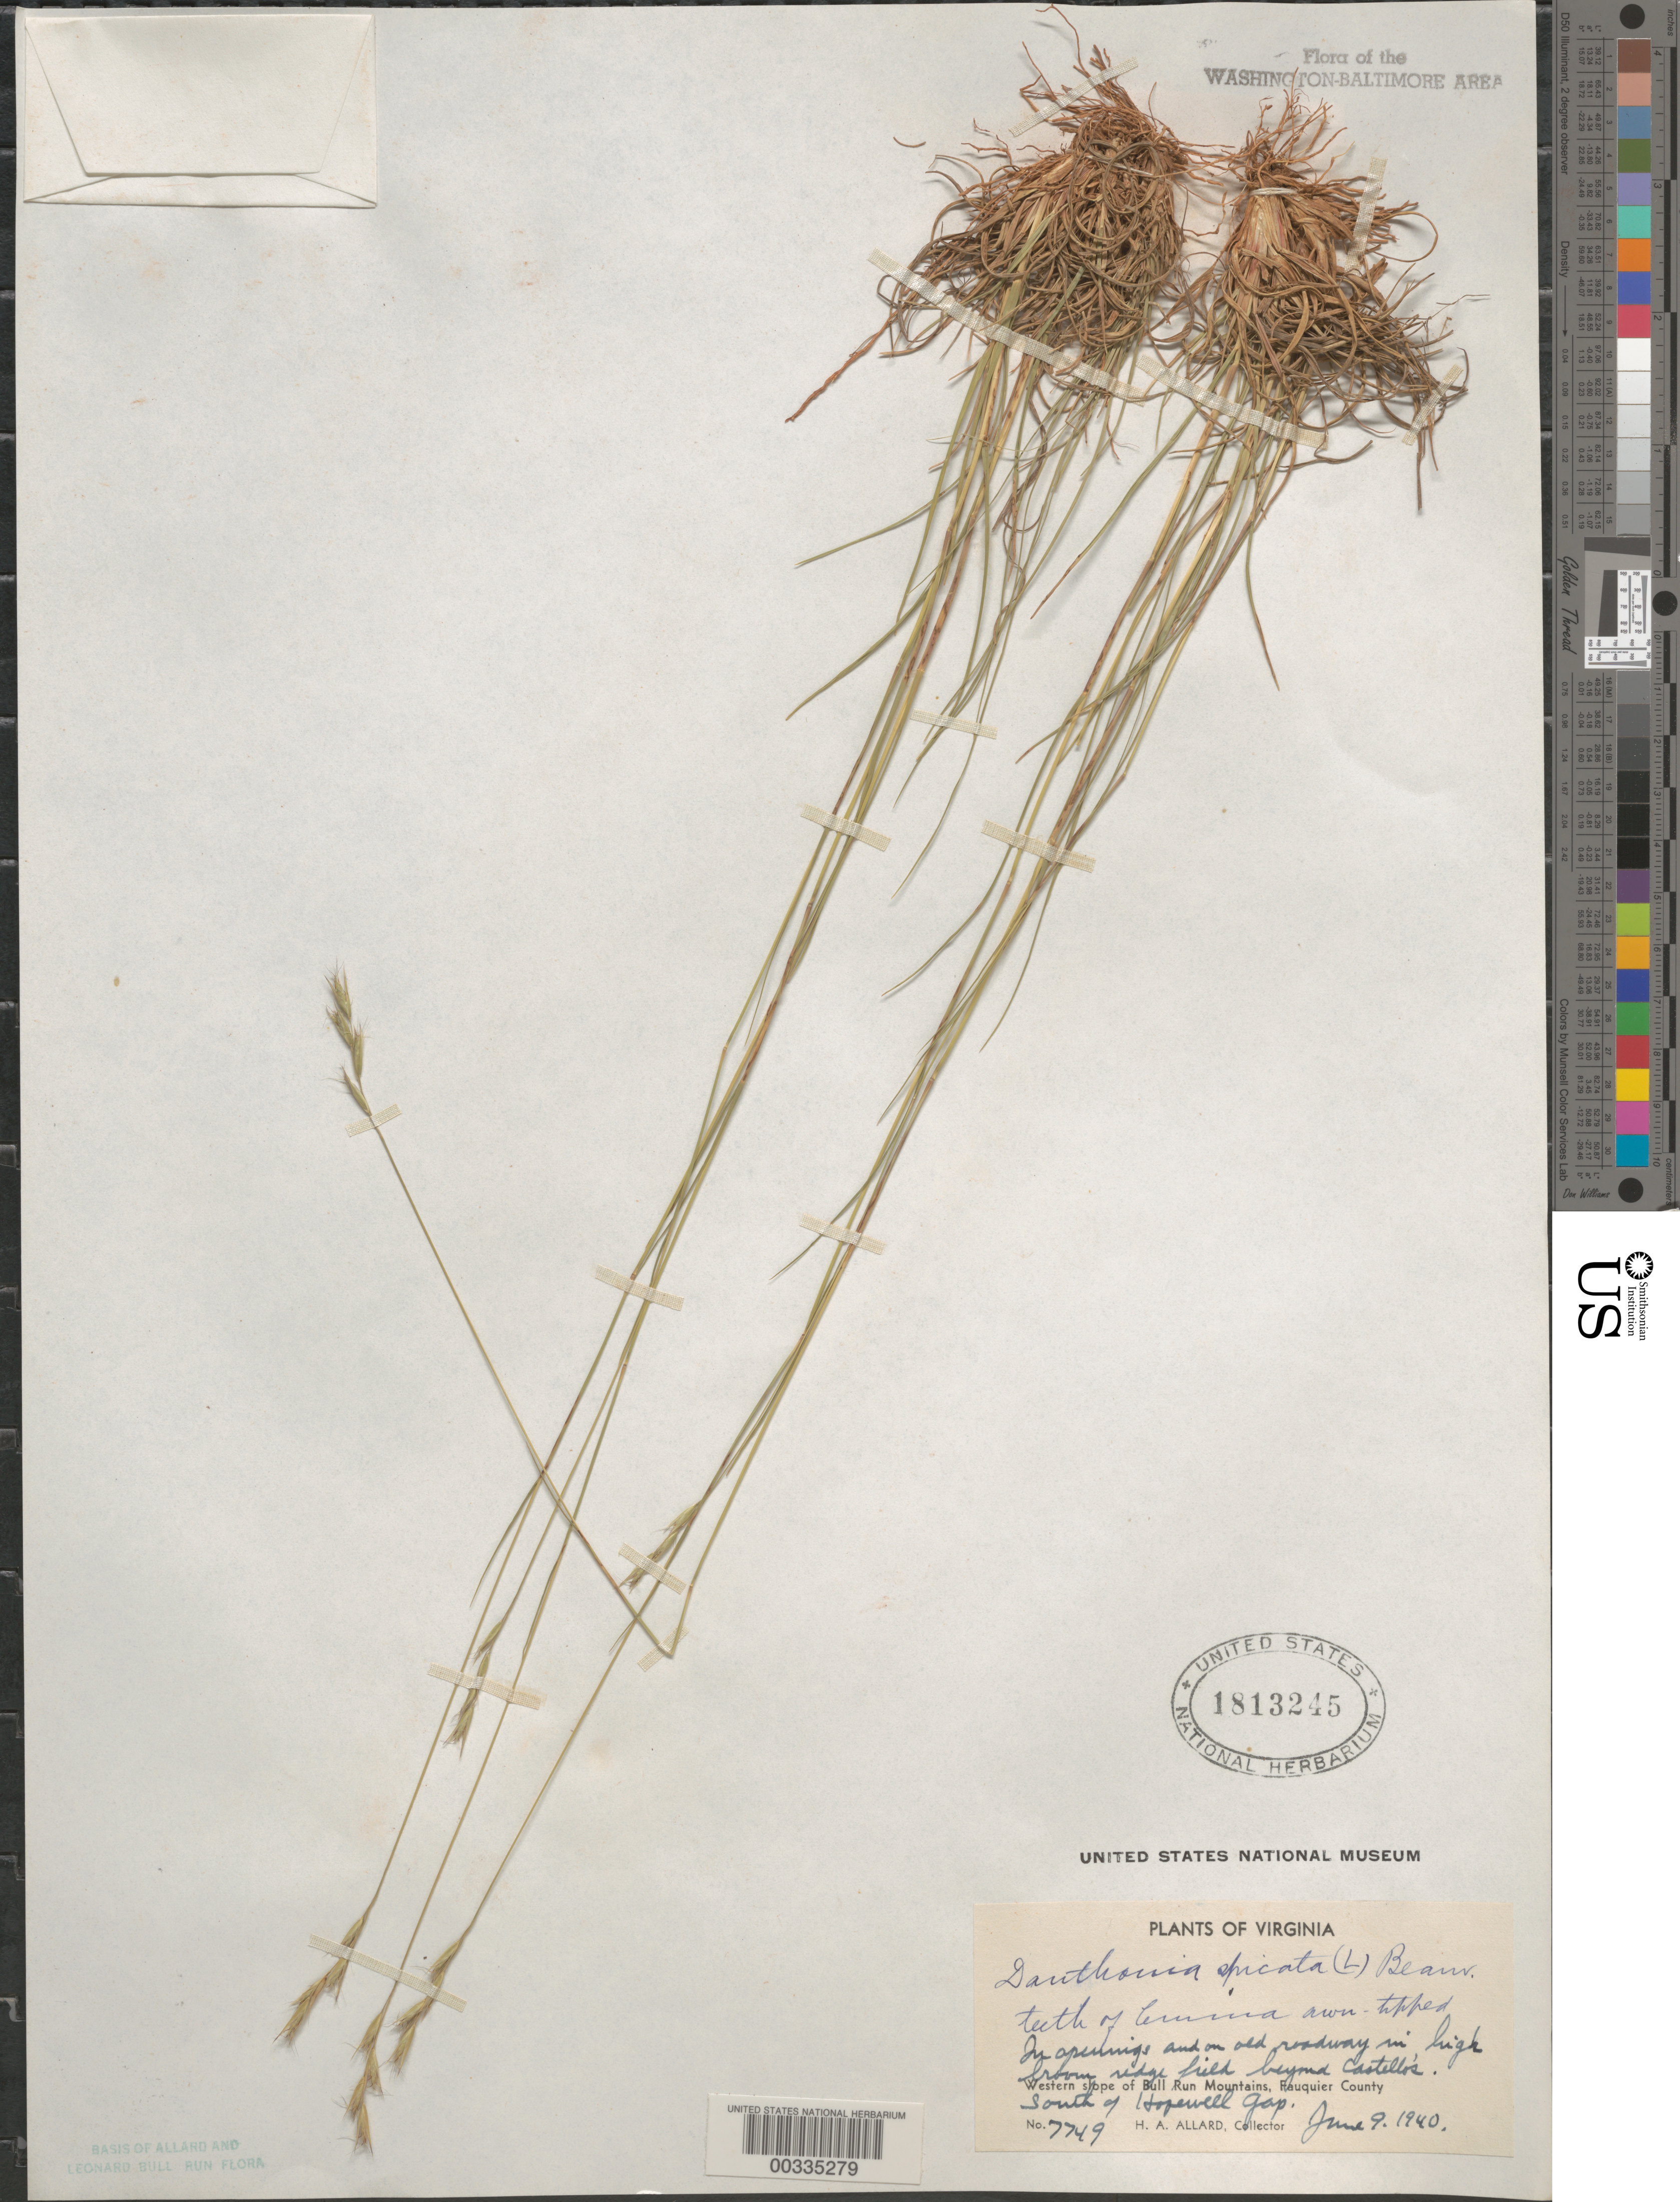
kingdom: Plantae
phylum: Tracheophyta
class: Liliopsida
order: Poales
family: Poaceae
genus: Danthonia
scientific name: Danthonia spicata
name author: (L.) P. Beauv. ex Roem. & Schult.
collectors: H. A. Allard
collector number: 7749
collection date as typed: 09 Jun 1940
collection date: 1940-06-09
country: United States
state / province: Virginia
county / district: Fauquier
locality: South of Hopewell Gap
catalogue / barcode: US 1813245